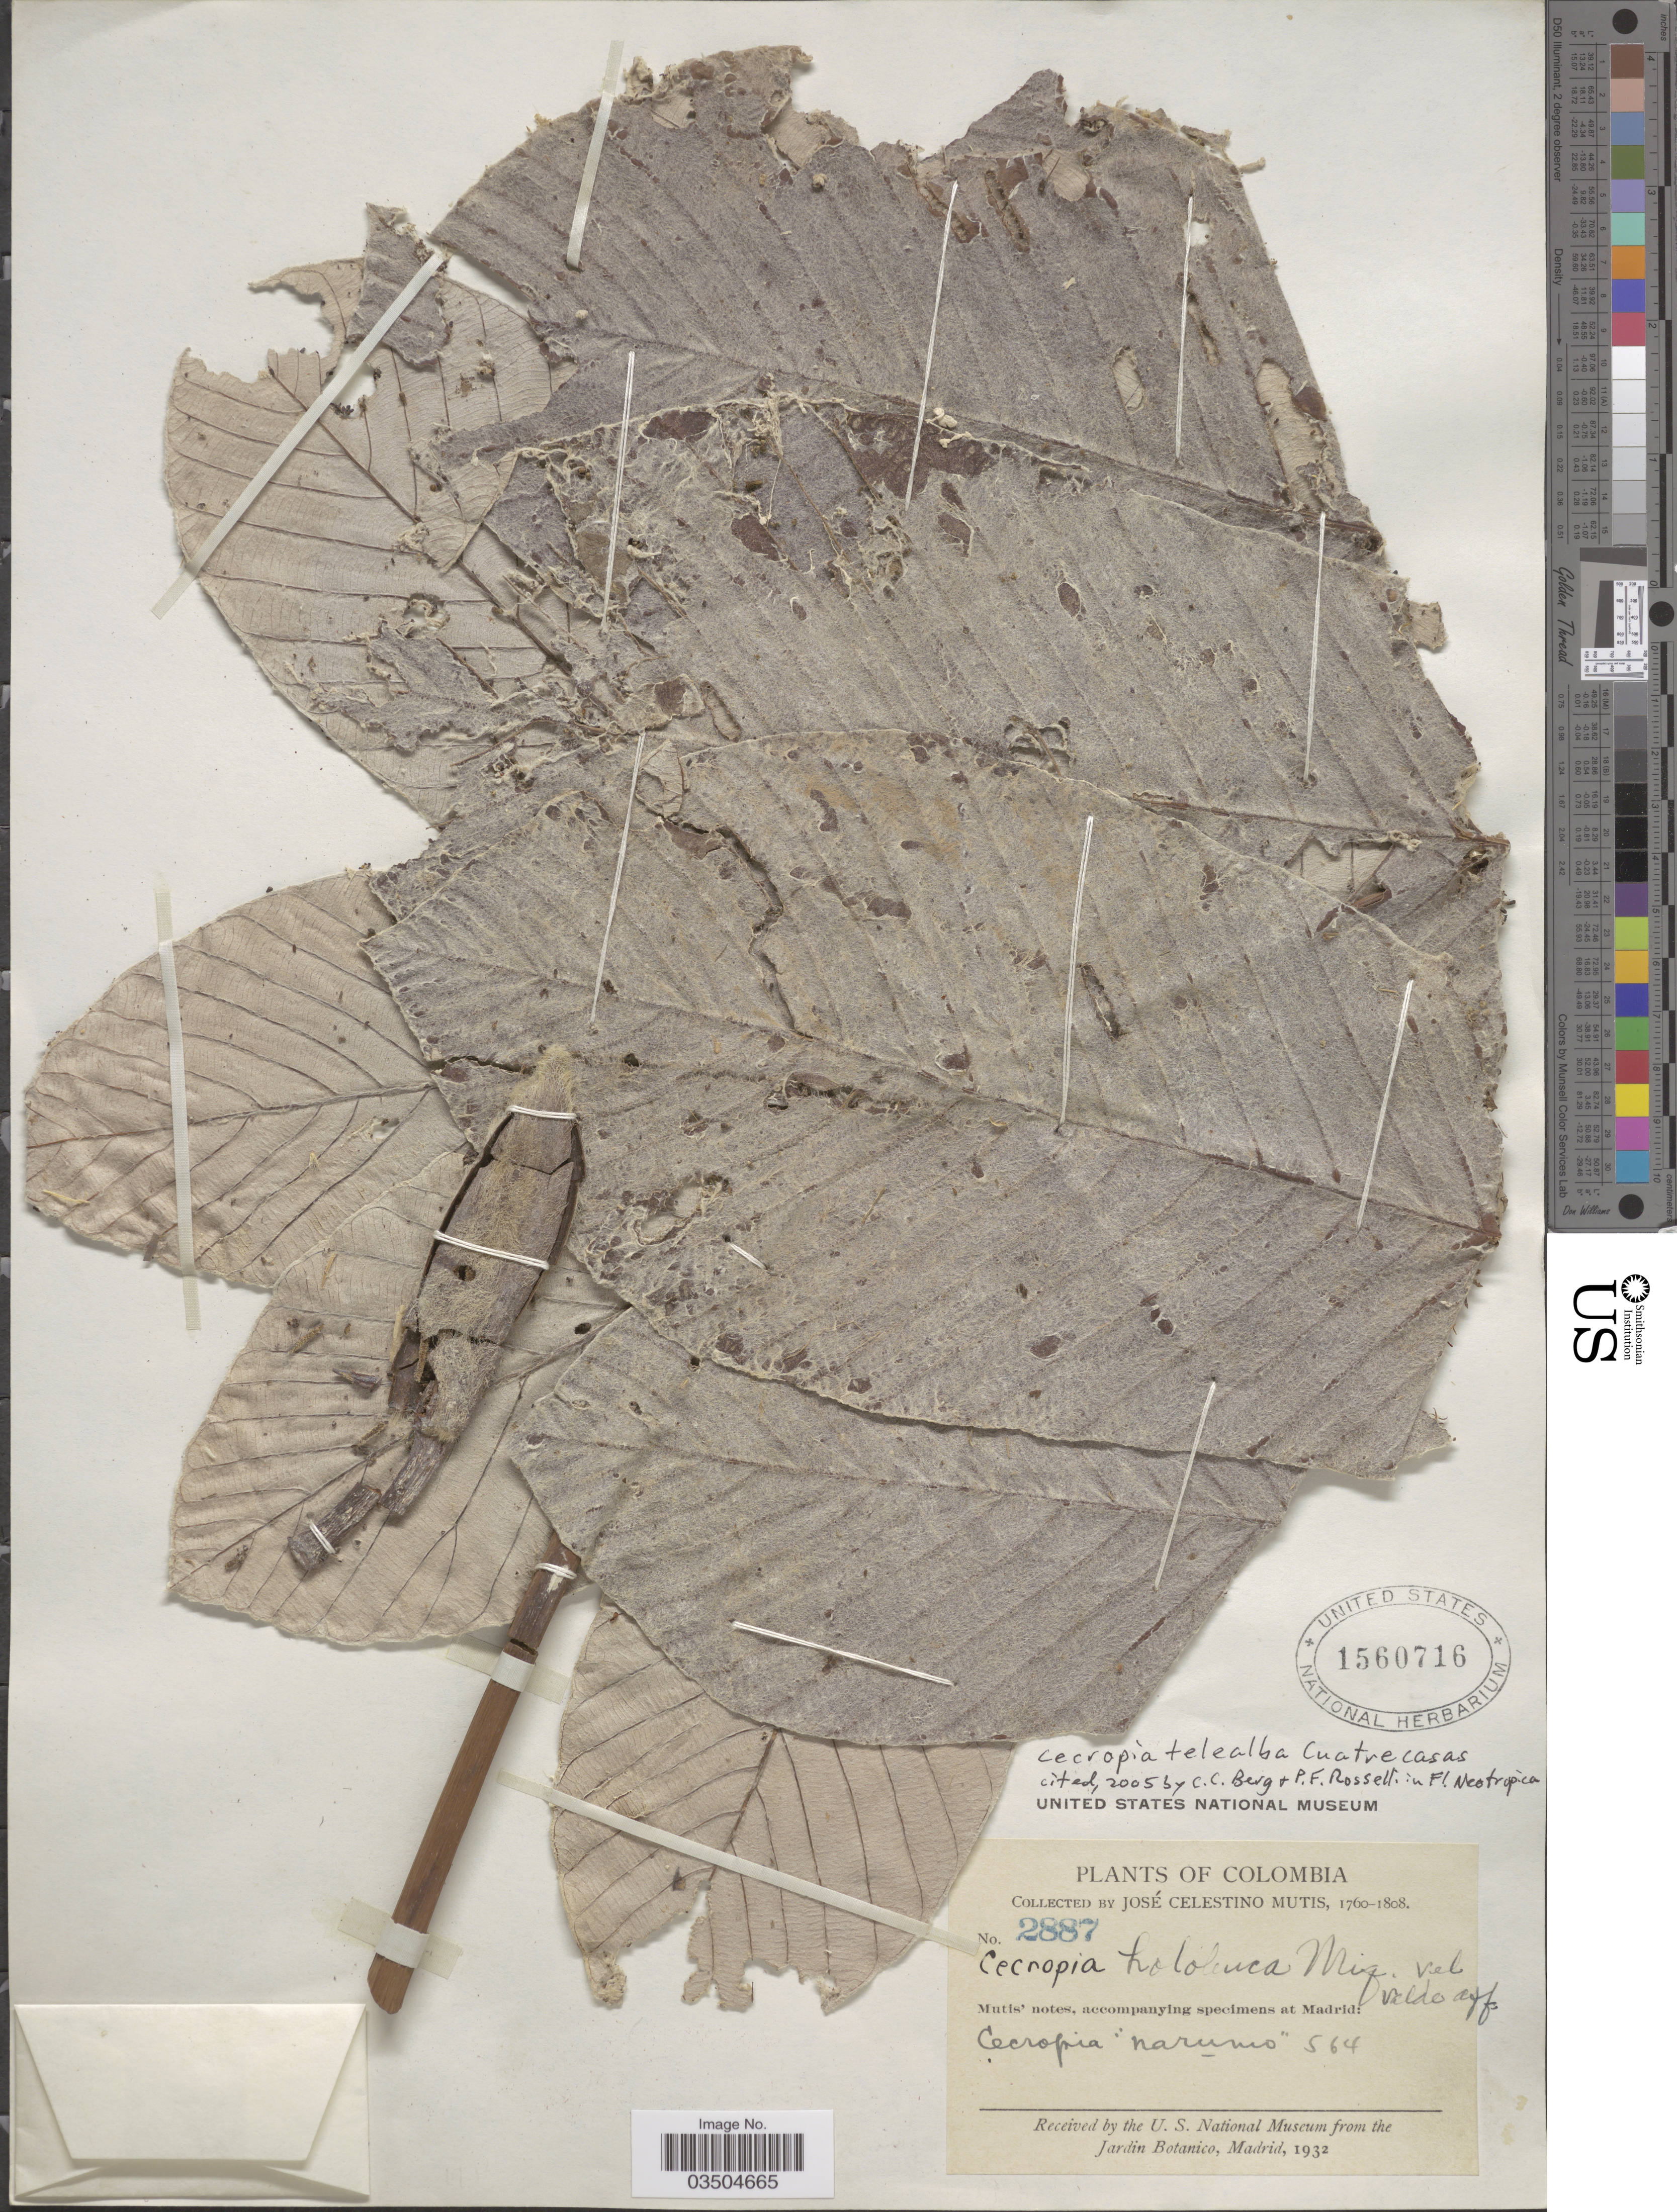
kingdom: Plantae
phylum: Tracheophyta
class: Magnoliopsida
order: Rosales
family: Urticaceae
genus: Cecropia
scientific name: Cecropia telealba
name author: Cuatrec.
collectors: J. C. B. Mutis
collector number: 2887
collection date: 1760/1808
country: Colombia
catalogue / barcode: US 1560716